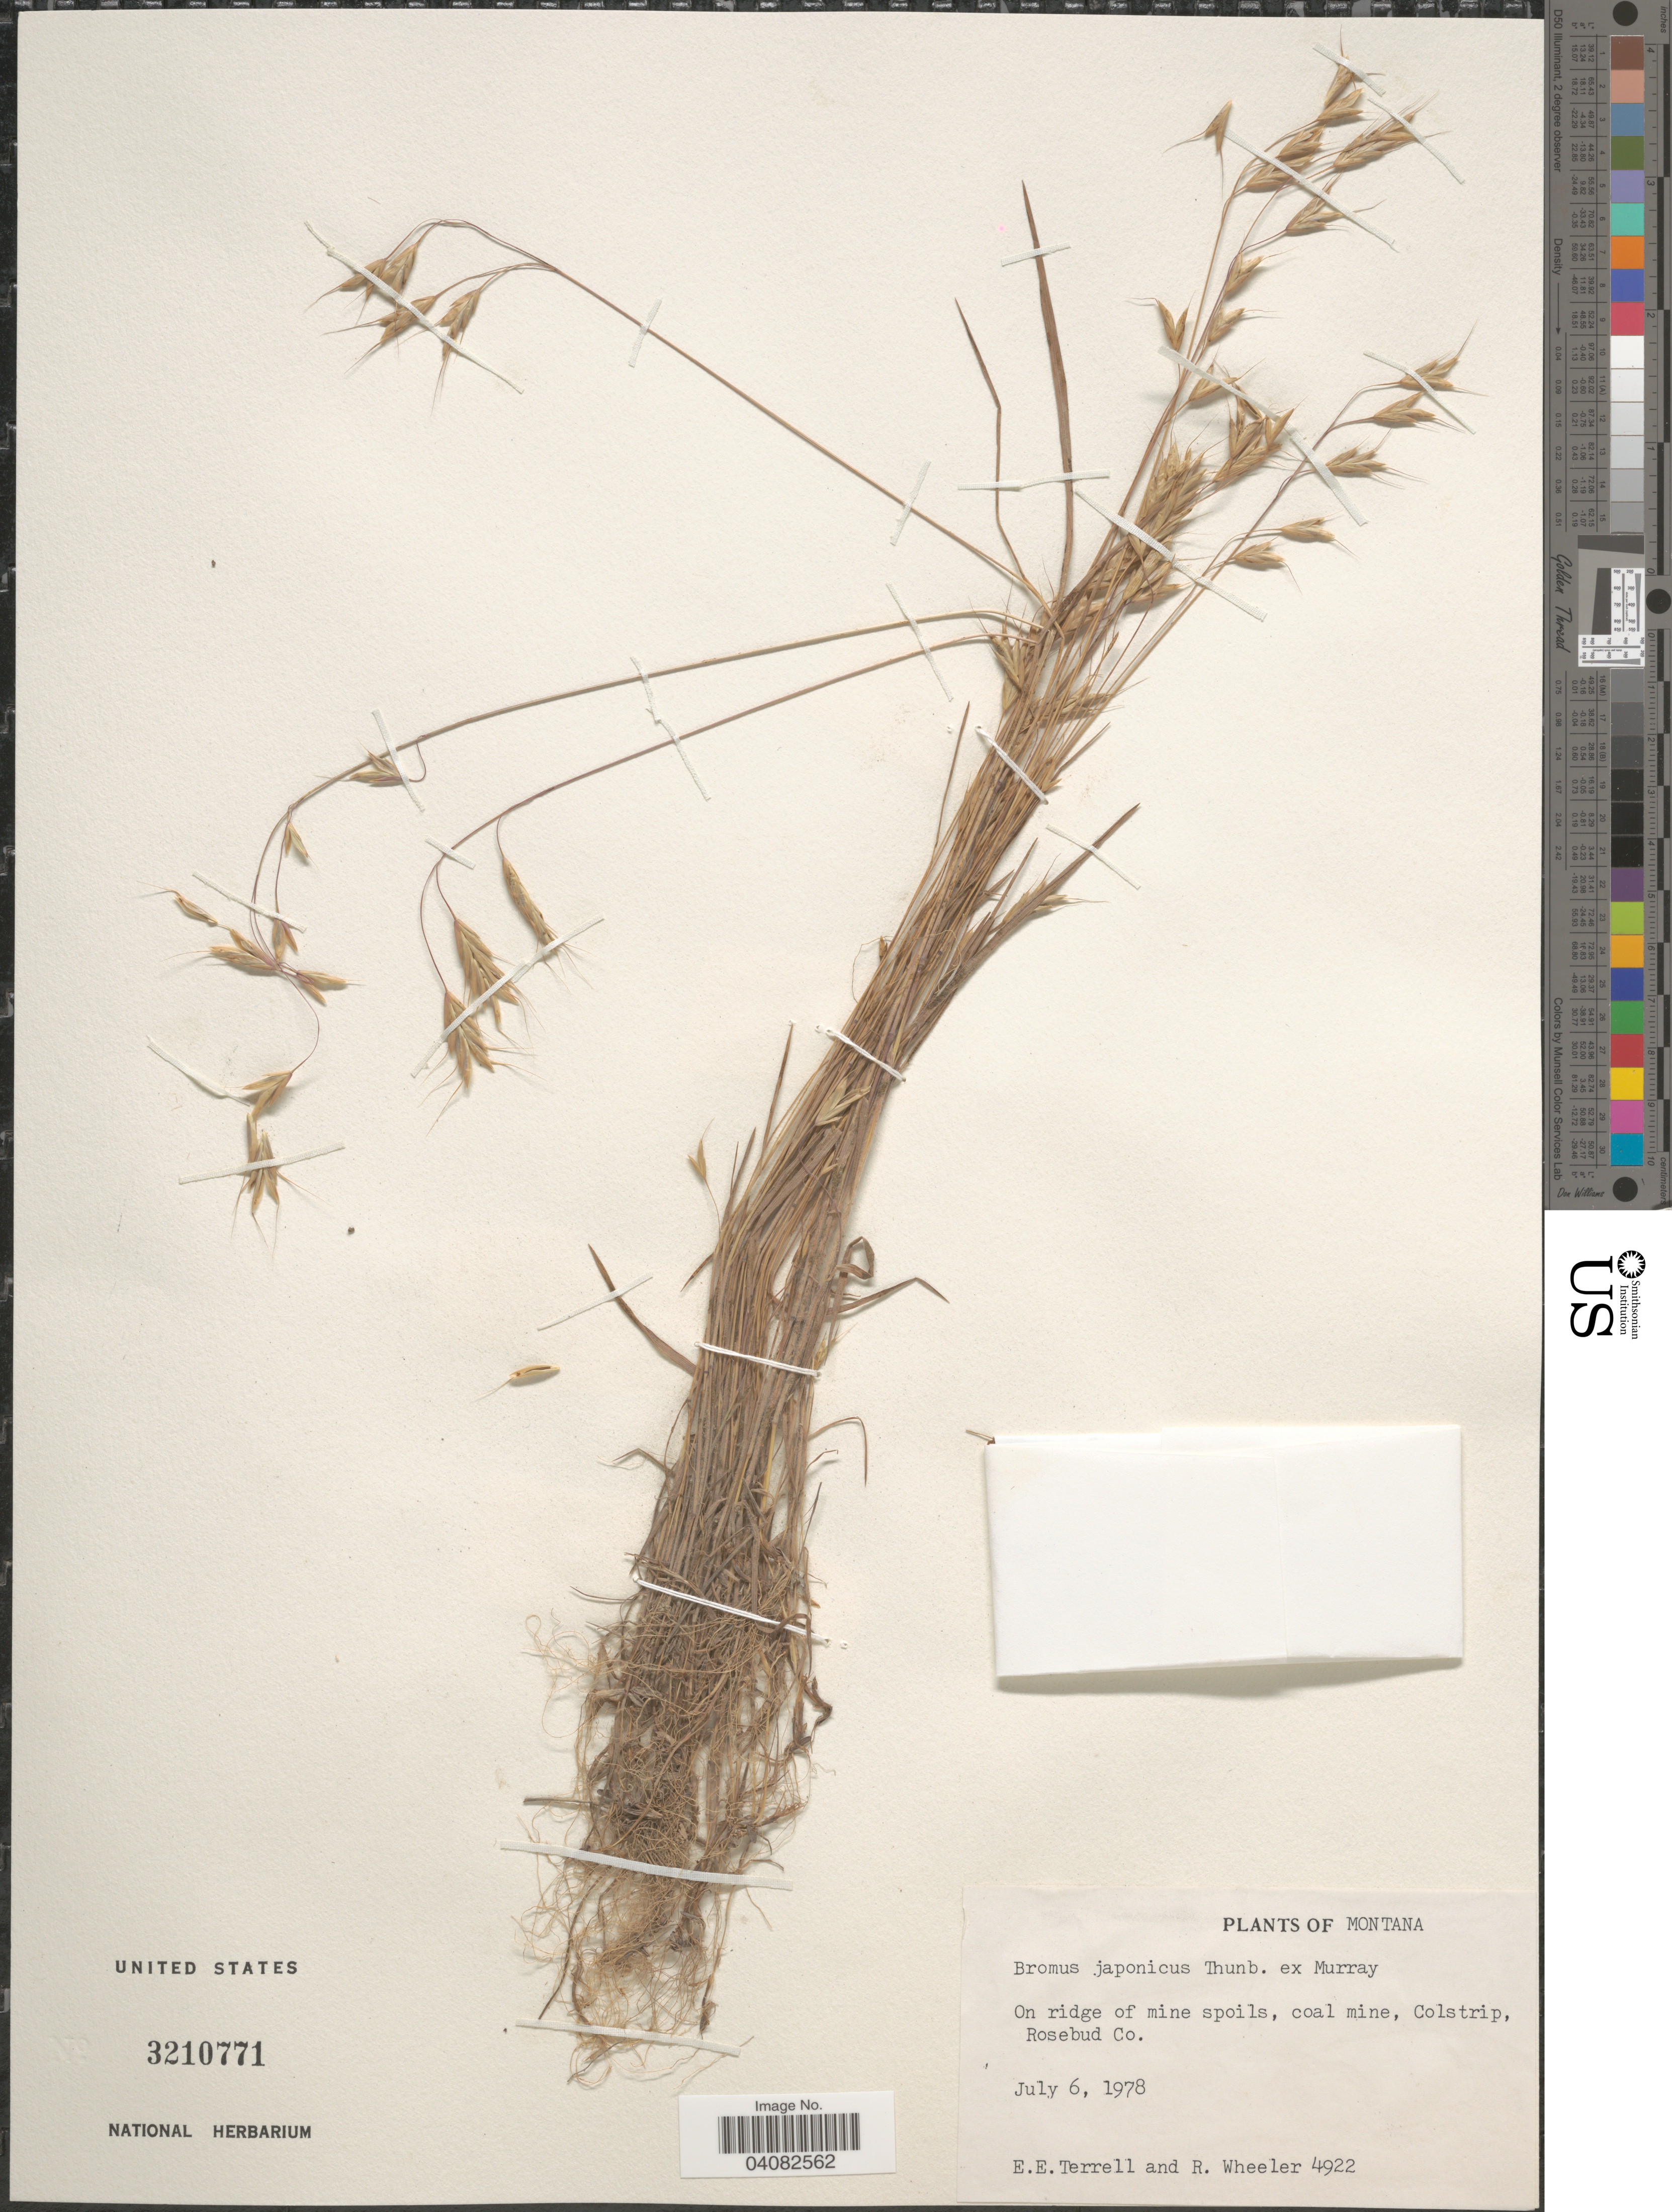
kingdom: Plantae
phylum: Tracheophyta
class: Liliopsida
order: Poales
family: Poaceae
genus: Bromus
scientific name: Bromus japonicus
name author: Houtt.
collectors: E. E. Terrell & R. Wheeler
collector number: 4922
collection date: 1978-07-06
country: United States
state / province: Montana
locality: On ridge of mine spoils, coal mine, Colstrip, Rosebud Co.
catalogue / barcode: US 3210771